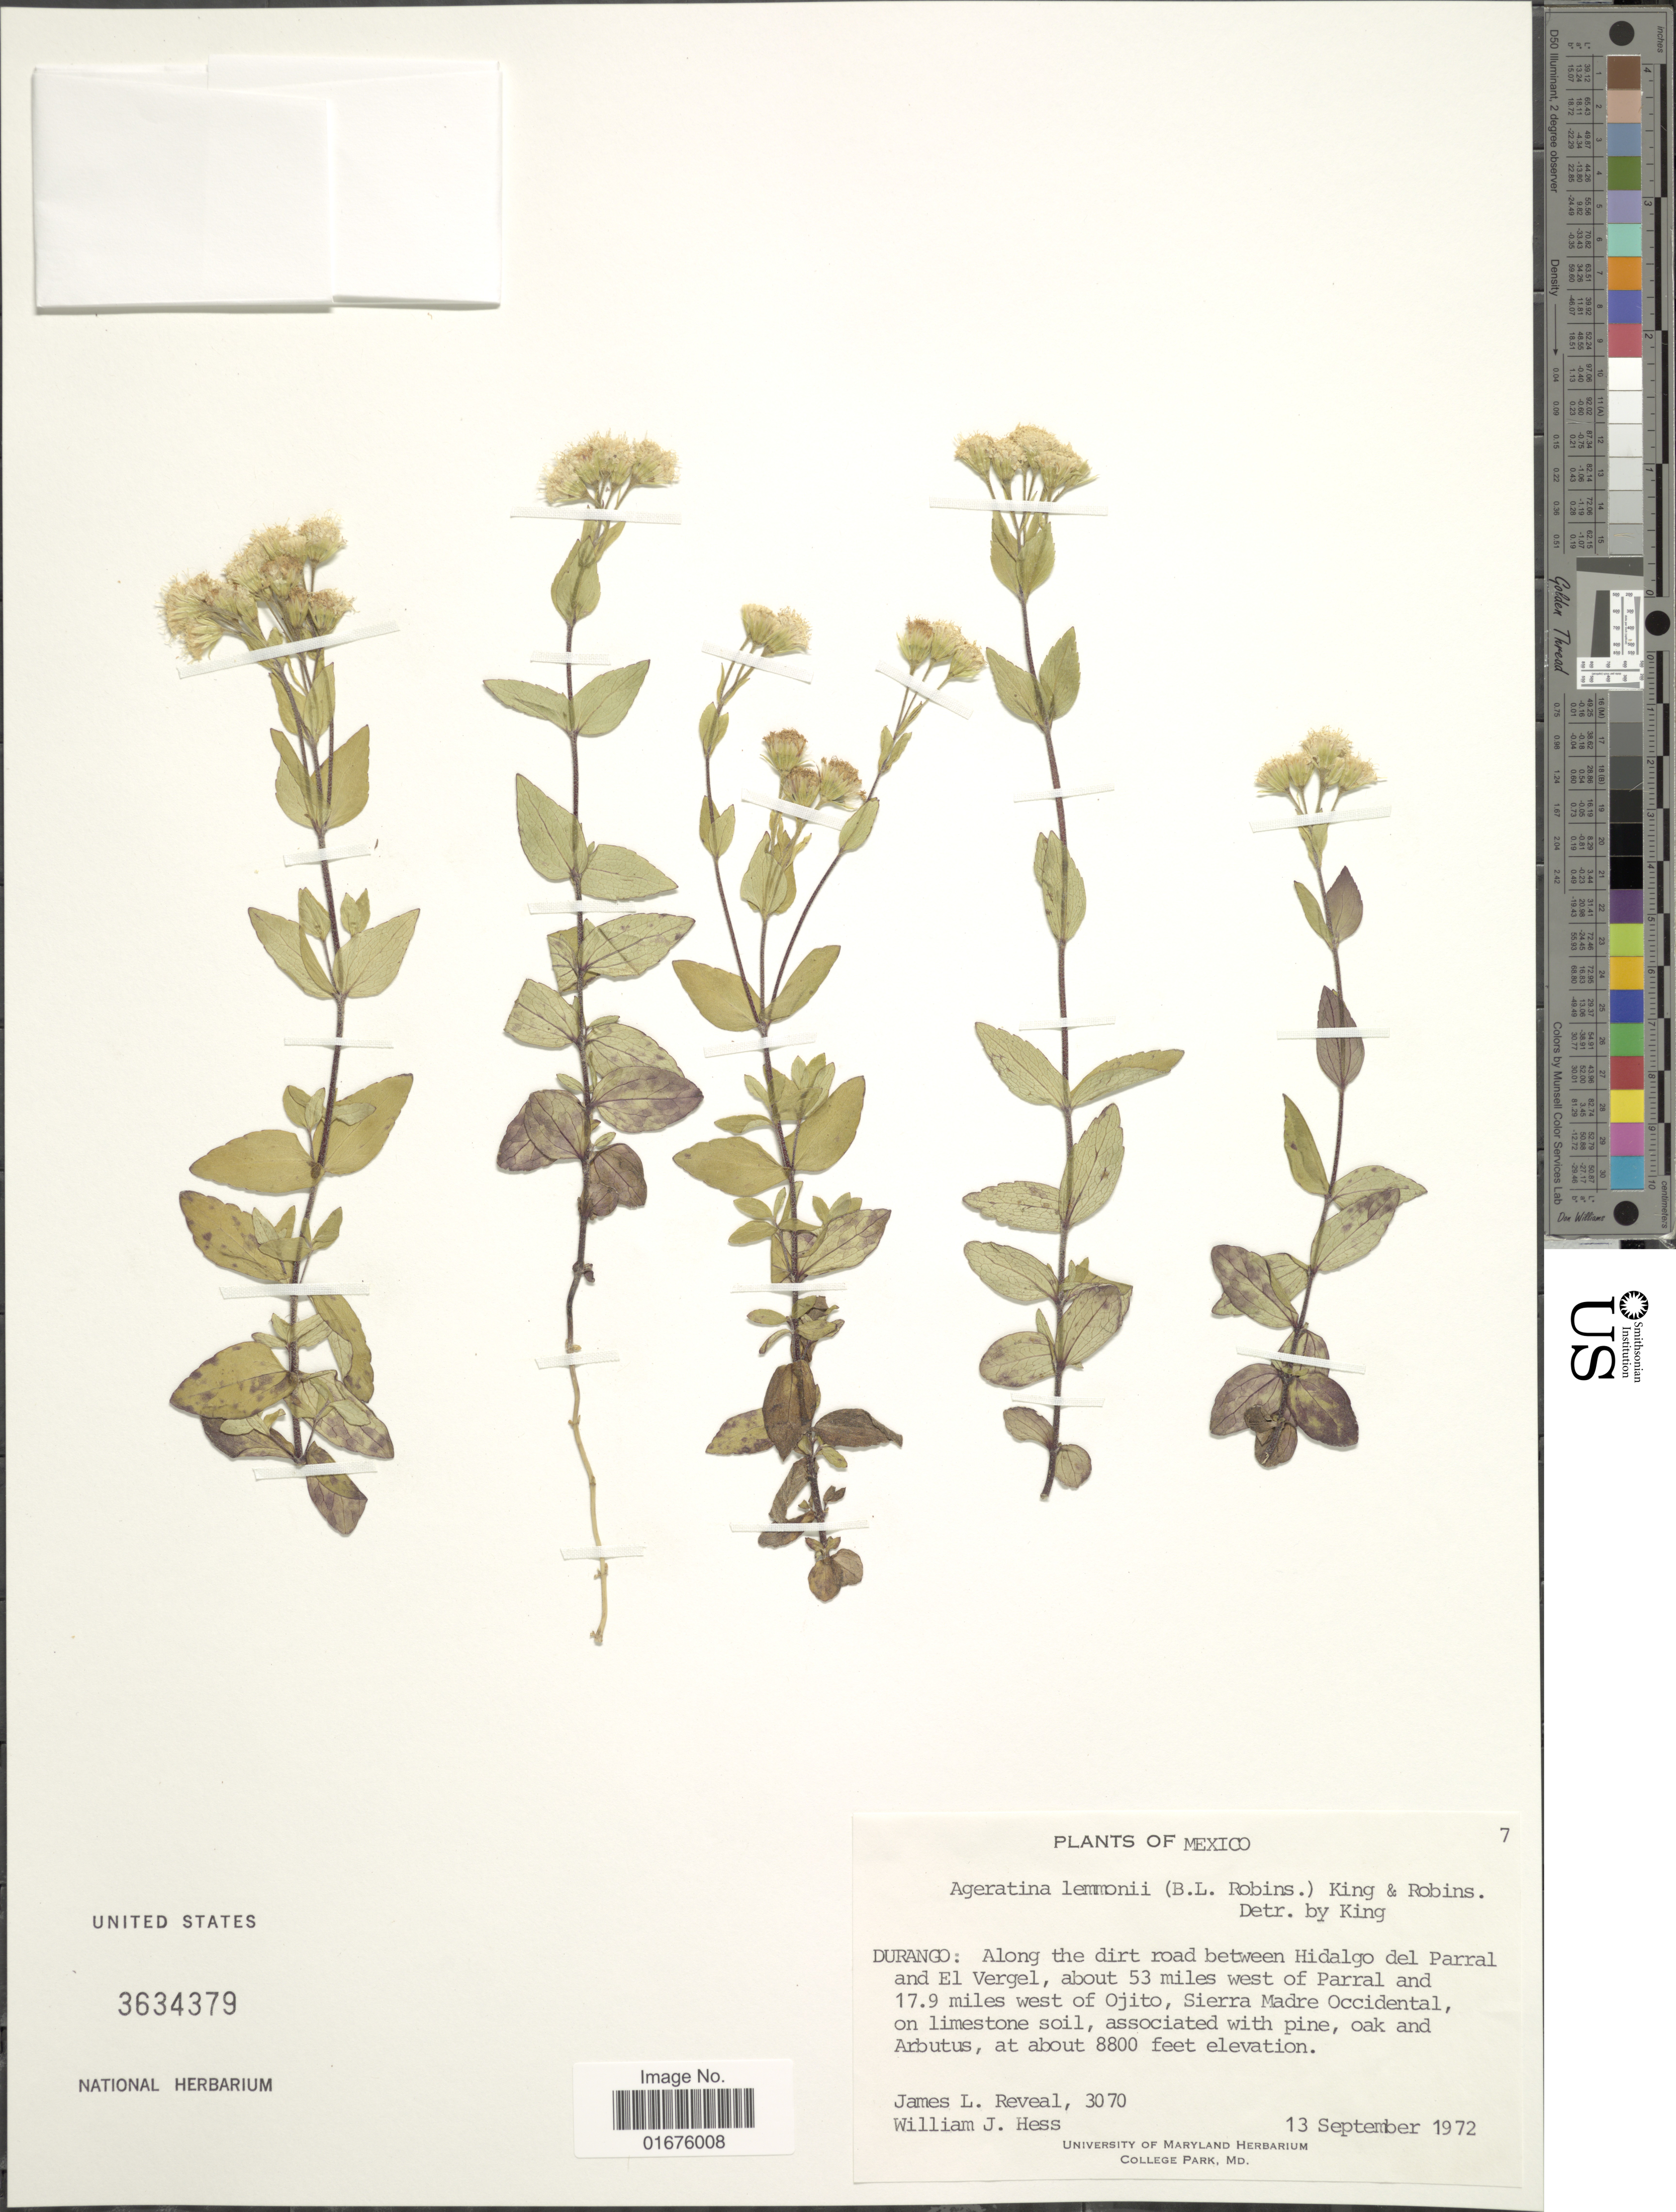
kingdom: Plantae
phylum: Tracheophyta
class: Magnoliopsida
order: Asterales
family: Asteraceae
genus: Ageratina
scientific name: Ageratina lemmonii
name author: (B.L. Rob.) R.M. King & H. Rob.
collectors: J. L. Reveal & W. Hess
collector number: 3070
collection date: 1972-09-13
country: Mexico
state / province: Durango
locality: Along the dirt road between Hidalgo del Parral and El Vergel, about 53 miles west of Parral and 17.9 miles west of Ojito, Sierra Madre Occidental, on limestone soil, associated with pine, oak and Arbutus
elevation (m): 2682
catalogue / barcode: US 3634379